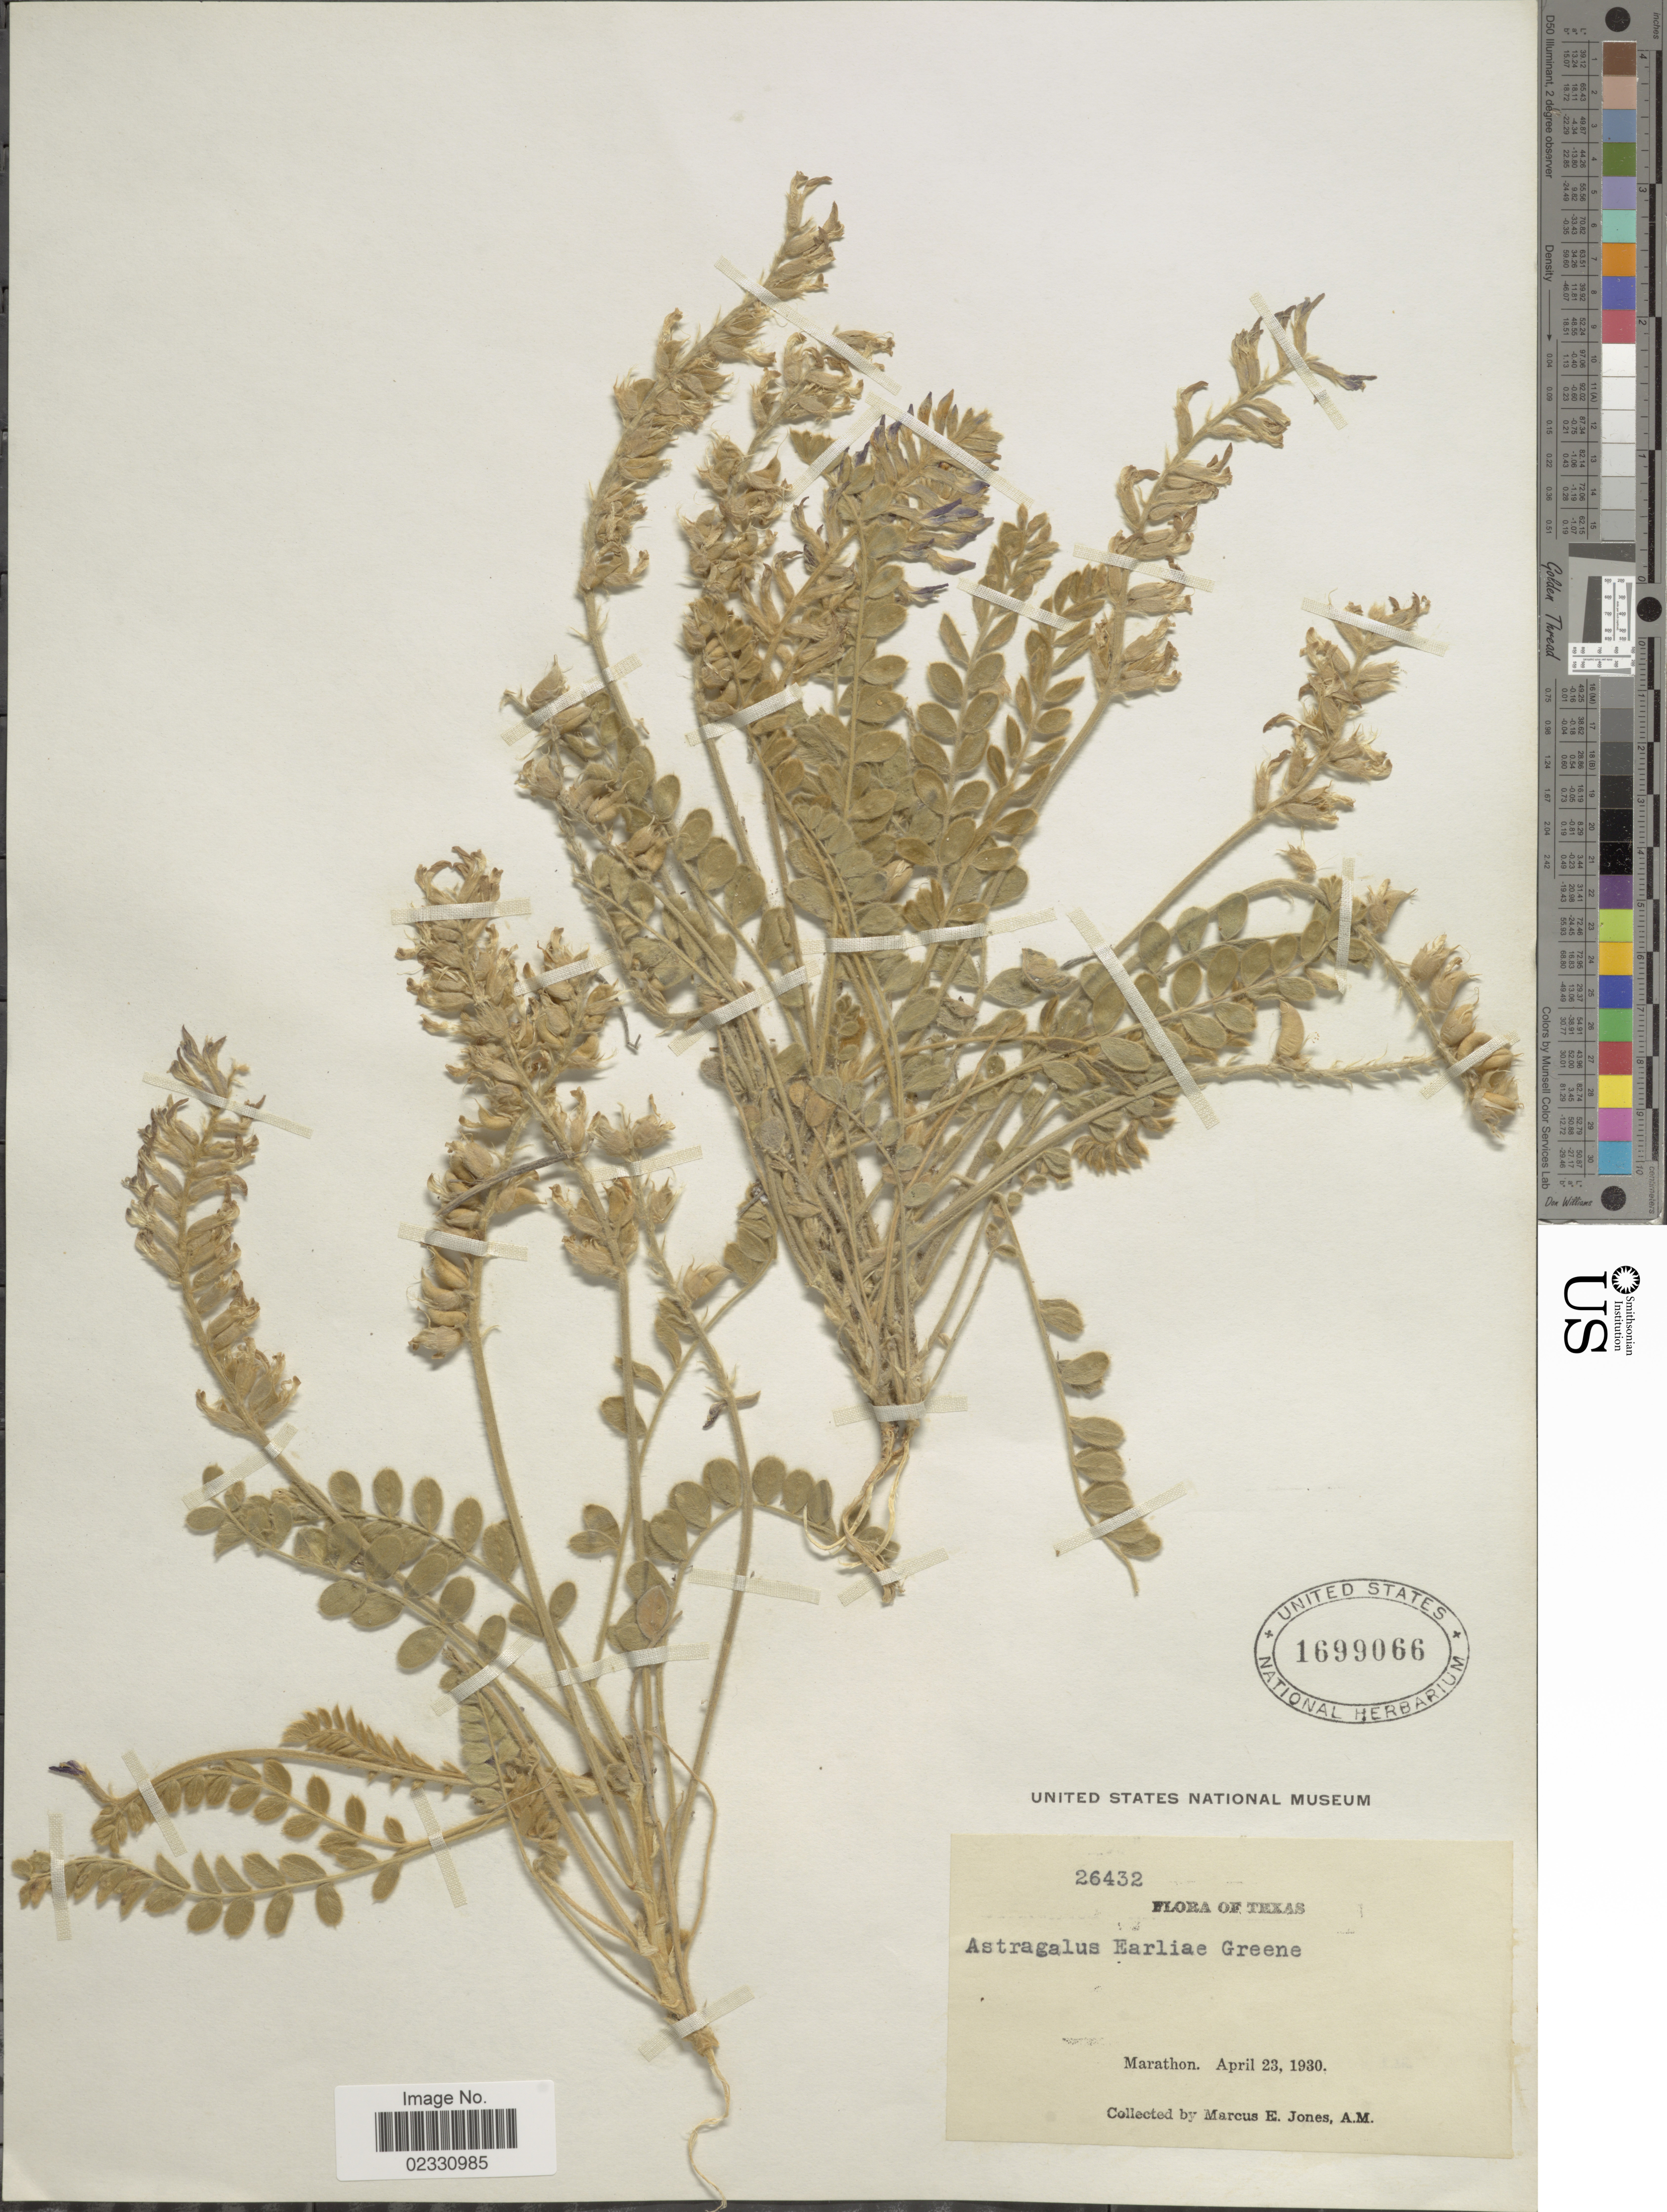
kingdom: Plantae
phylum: Tracheophyta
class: Magnoliopsida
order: Fabales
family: Fabaceae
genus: Astragalus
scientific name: Astragalus earlei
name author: Greene ex Rydb.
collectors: M. E. Jones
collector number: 26432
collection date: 1930-04-23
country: United States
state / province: Texas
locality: Marathon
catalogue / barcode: US 1699066